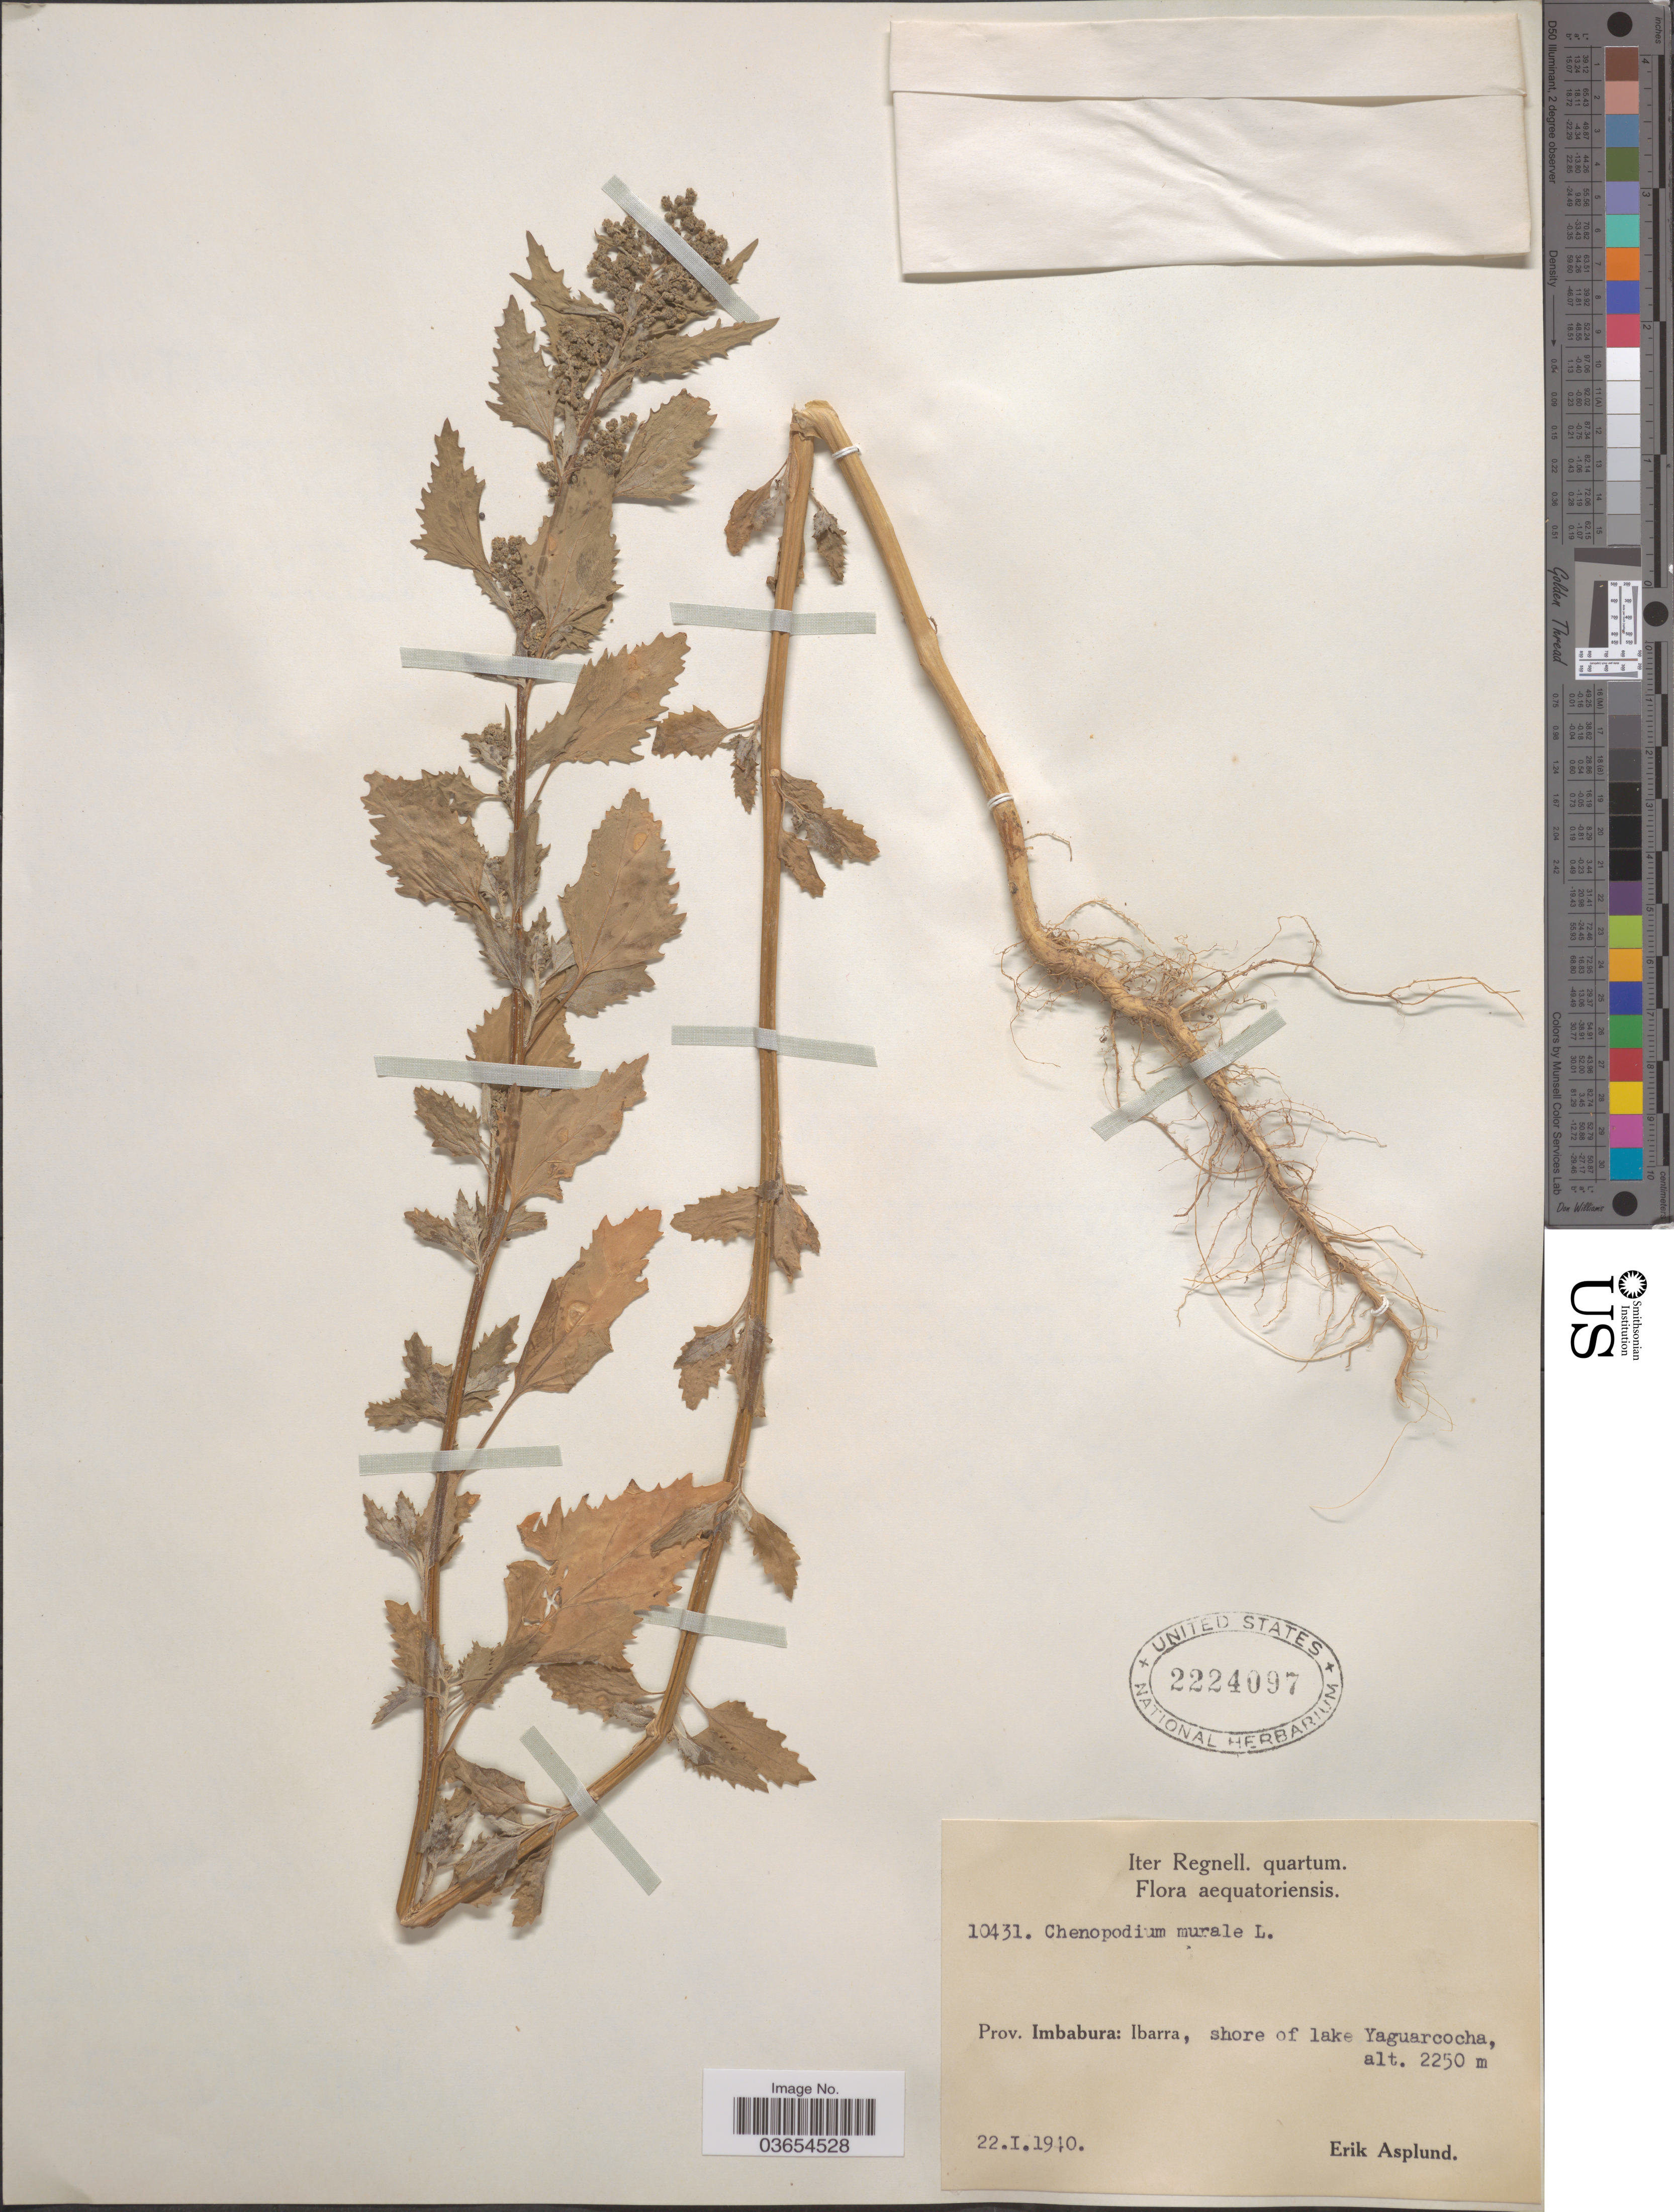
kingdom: Plantae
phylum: Tracheophyta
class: Magnoliopsida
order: Caryophyllales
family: Amaranthaceae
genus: Chenopodium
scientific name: Chenopodium murale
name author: L.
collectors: E. Asplund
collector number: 10431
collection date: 1940-01-22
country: Ecuador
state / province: Imbabura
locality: Ibarra, shore of lake Yaguarcocha.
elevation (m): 2250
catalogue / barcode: US 2224097